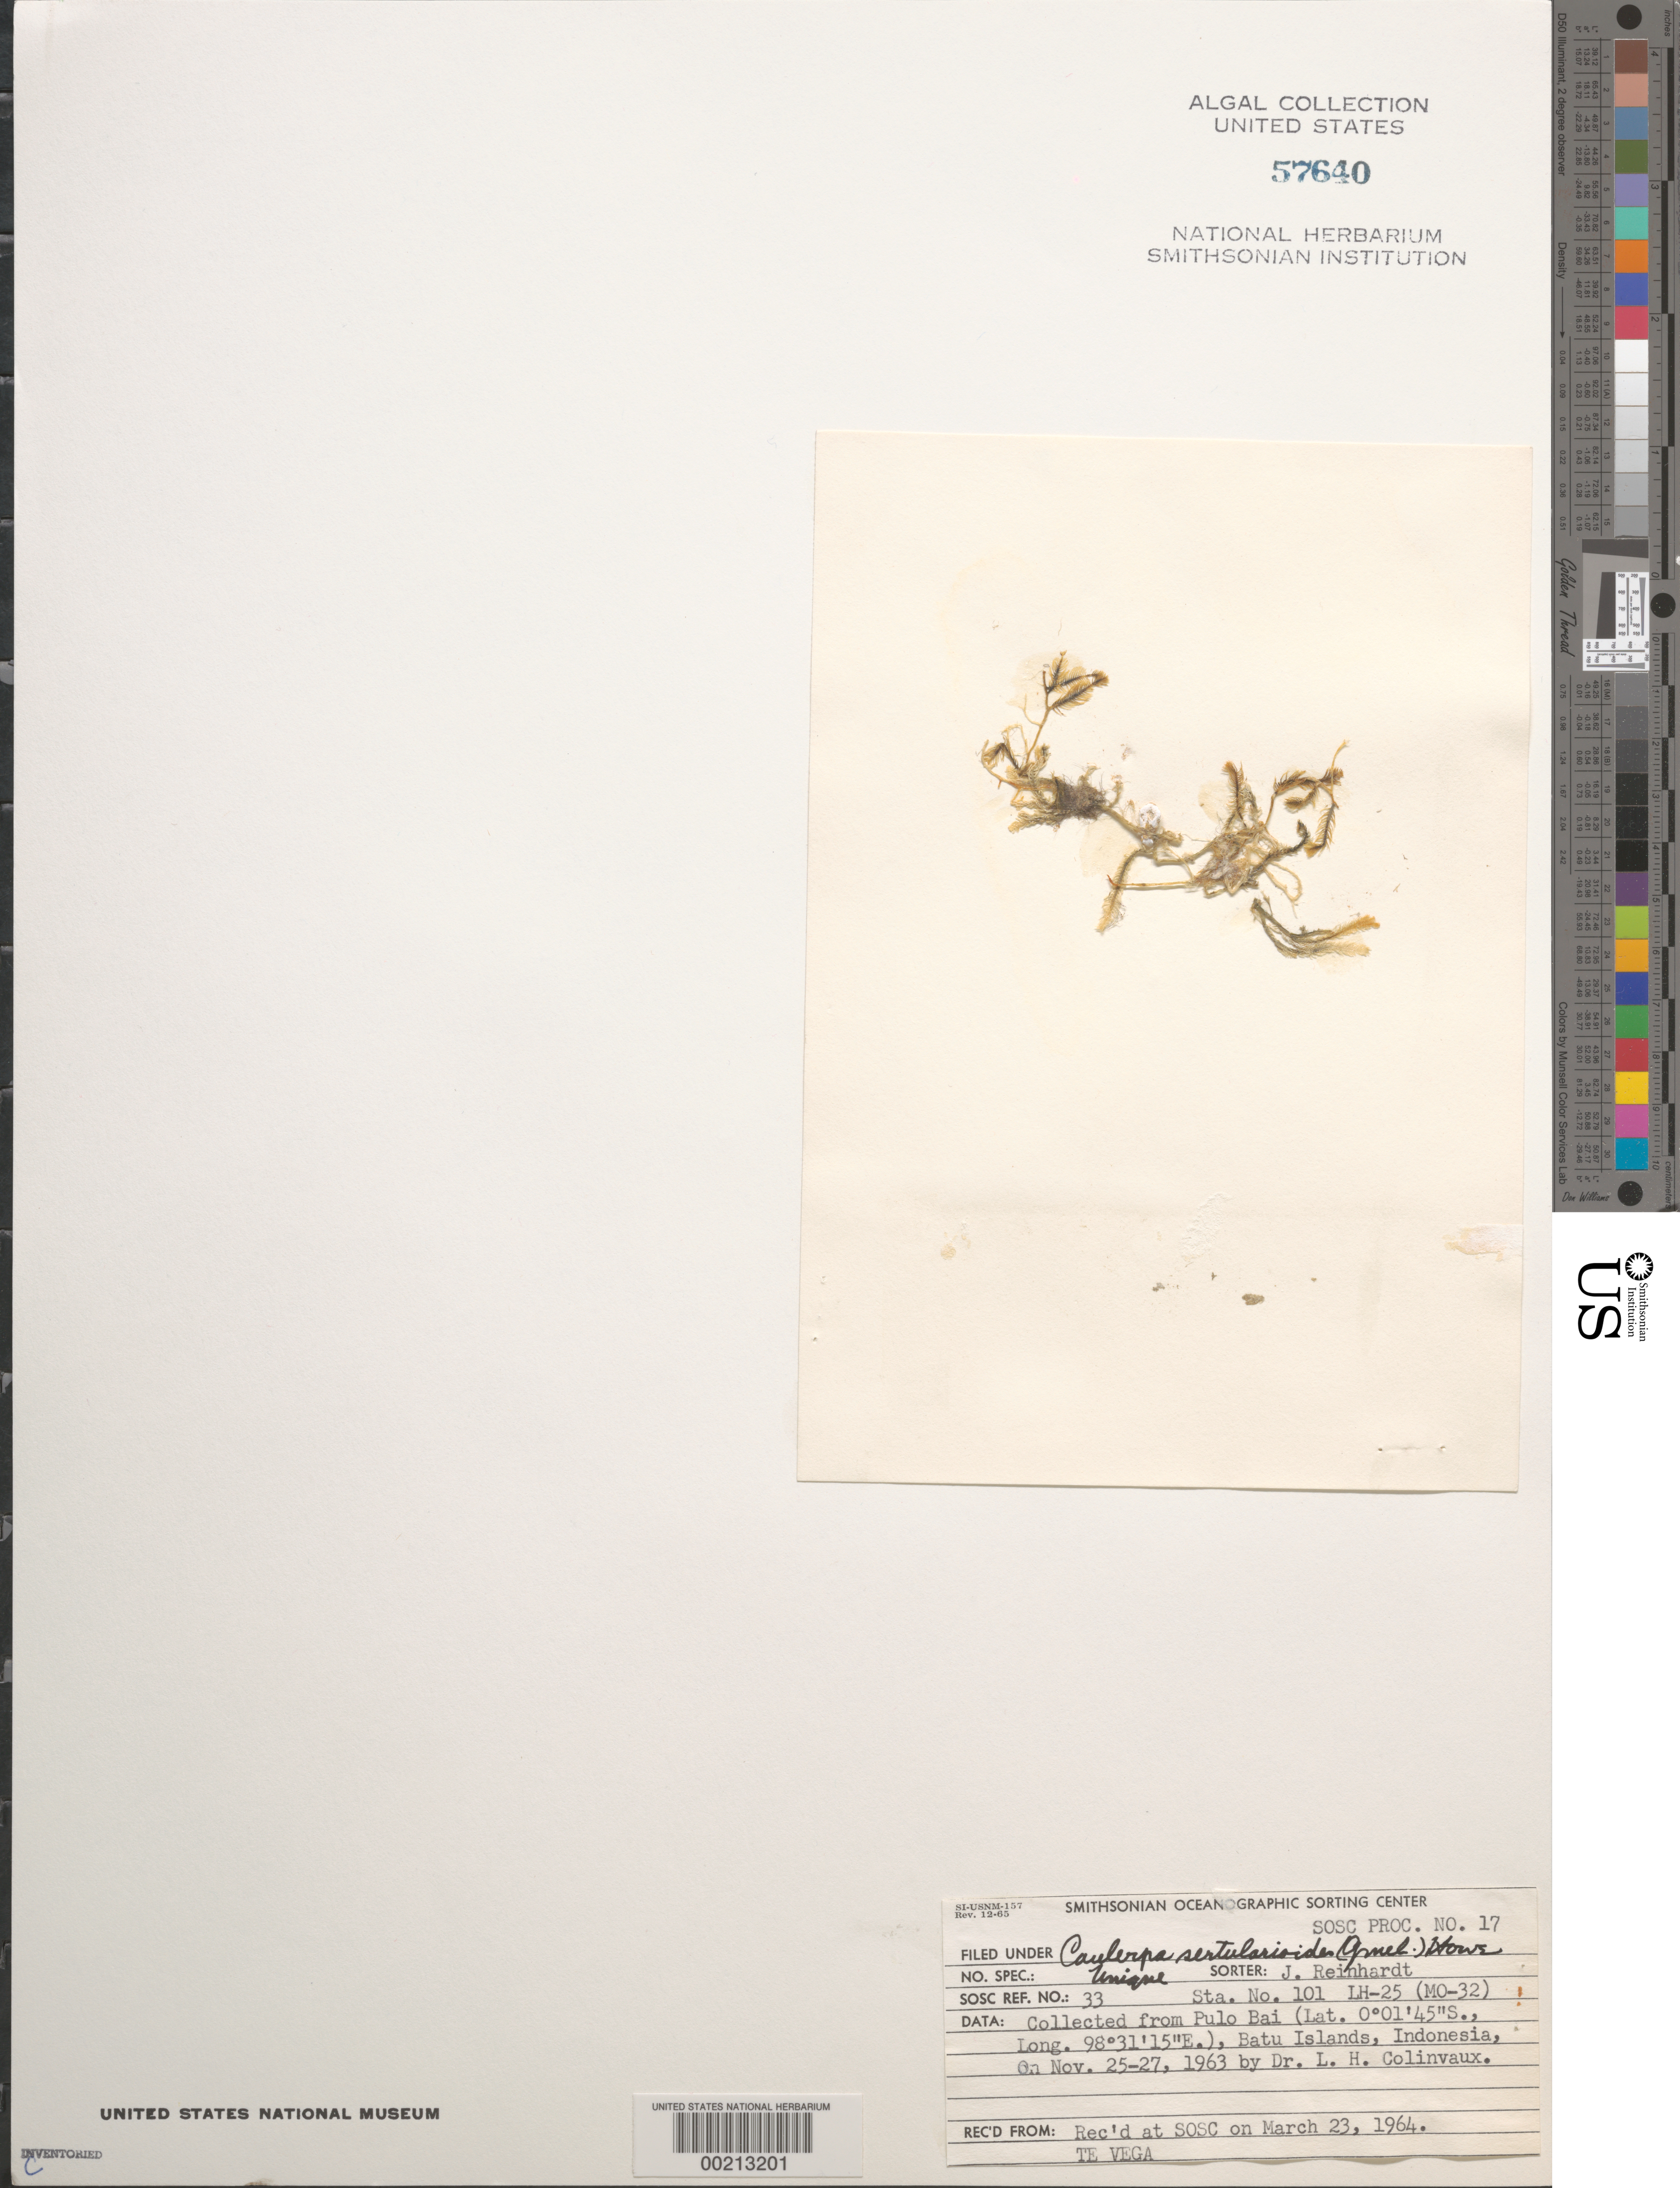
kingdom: Plantae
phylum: Chlorophyta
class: Ulvophyceae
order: Bryopsidales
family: Caulerpaceae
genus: Caulerpa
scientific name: Caulerpa sertularioides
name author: (S.G. Gmel.) M. Howe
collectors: L. Hillis-Colinvaux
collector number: LH-25 & MO-32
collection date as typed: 25 Nov 1963 TO 27 Nov 1963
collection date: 1963-11-25/1963-11-27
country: Indonesia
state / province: Sumatra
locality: Pulo bai, batu islands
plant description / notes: Te Vega Cruise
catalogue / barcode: US 57640